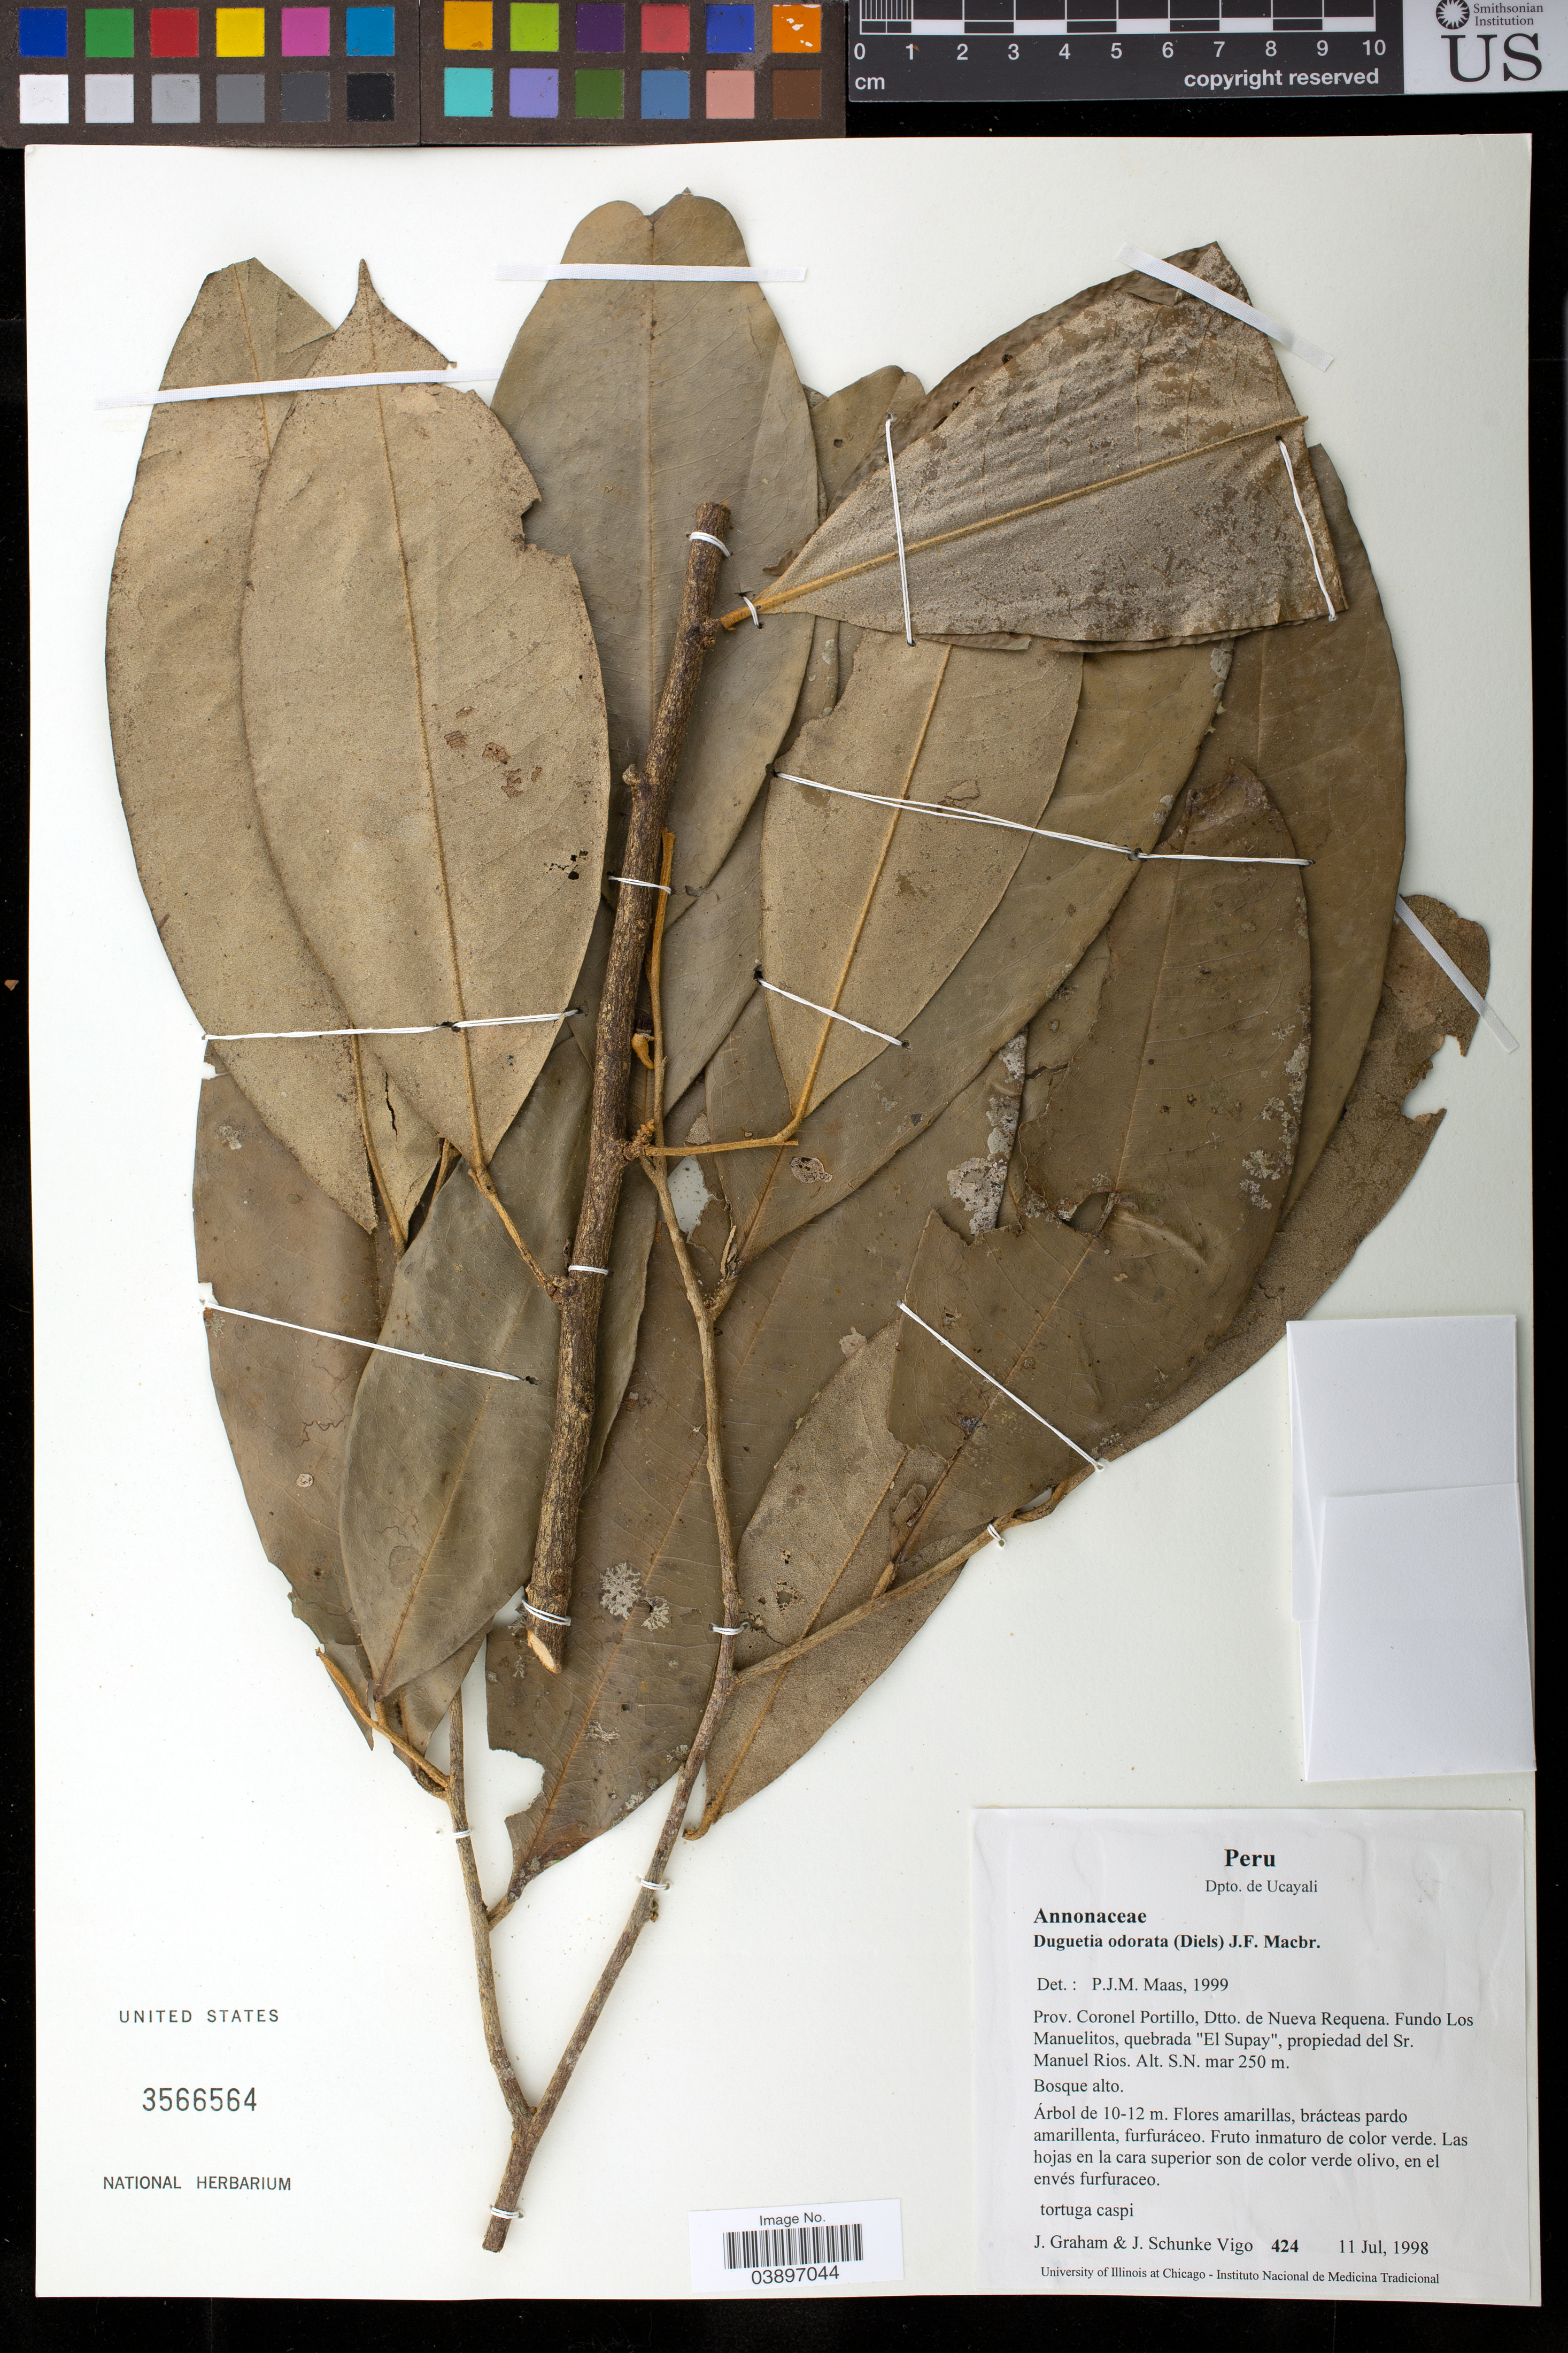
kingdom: Plantae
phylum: Tracheophyta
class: Magnoliopsida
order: Magnoliales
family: Annonaceae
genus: Duguetia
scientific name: Duguetia odorata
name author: (Diels) J.F. Macbr.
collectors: J. Graham & J. Schunke Vigo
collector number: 424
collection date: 1998-07-11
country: Peru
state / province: Ucayali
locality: Prov. Coronel Portillo, Dtto. de Nueva Requena, Fundo Los Manuelitos, quebrada "El Supay", propiedad del Sr. Manuel Rios.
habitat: Bosque alto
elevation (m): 250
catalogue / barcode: US 3566564